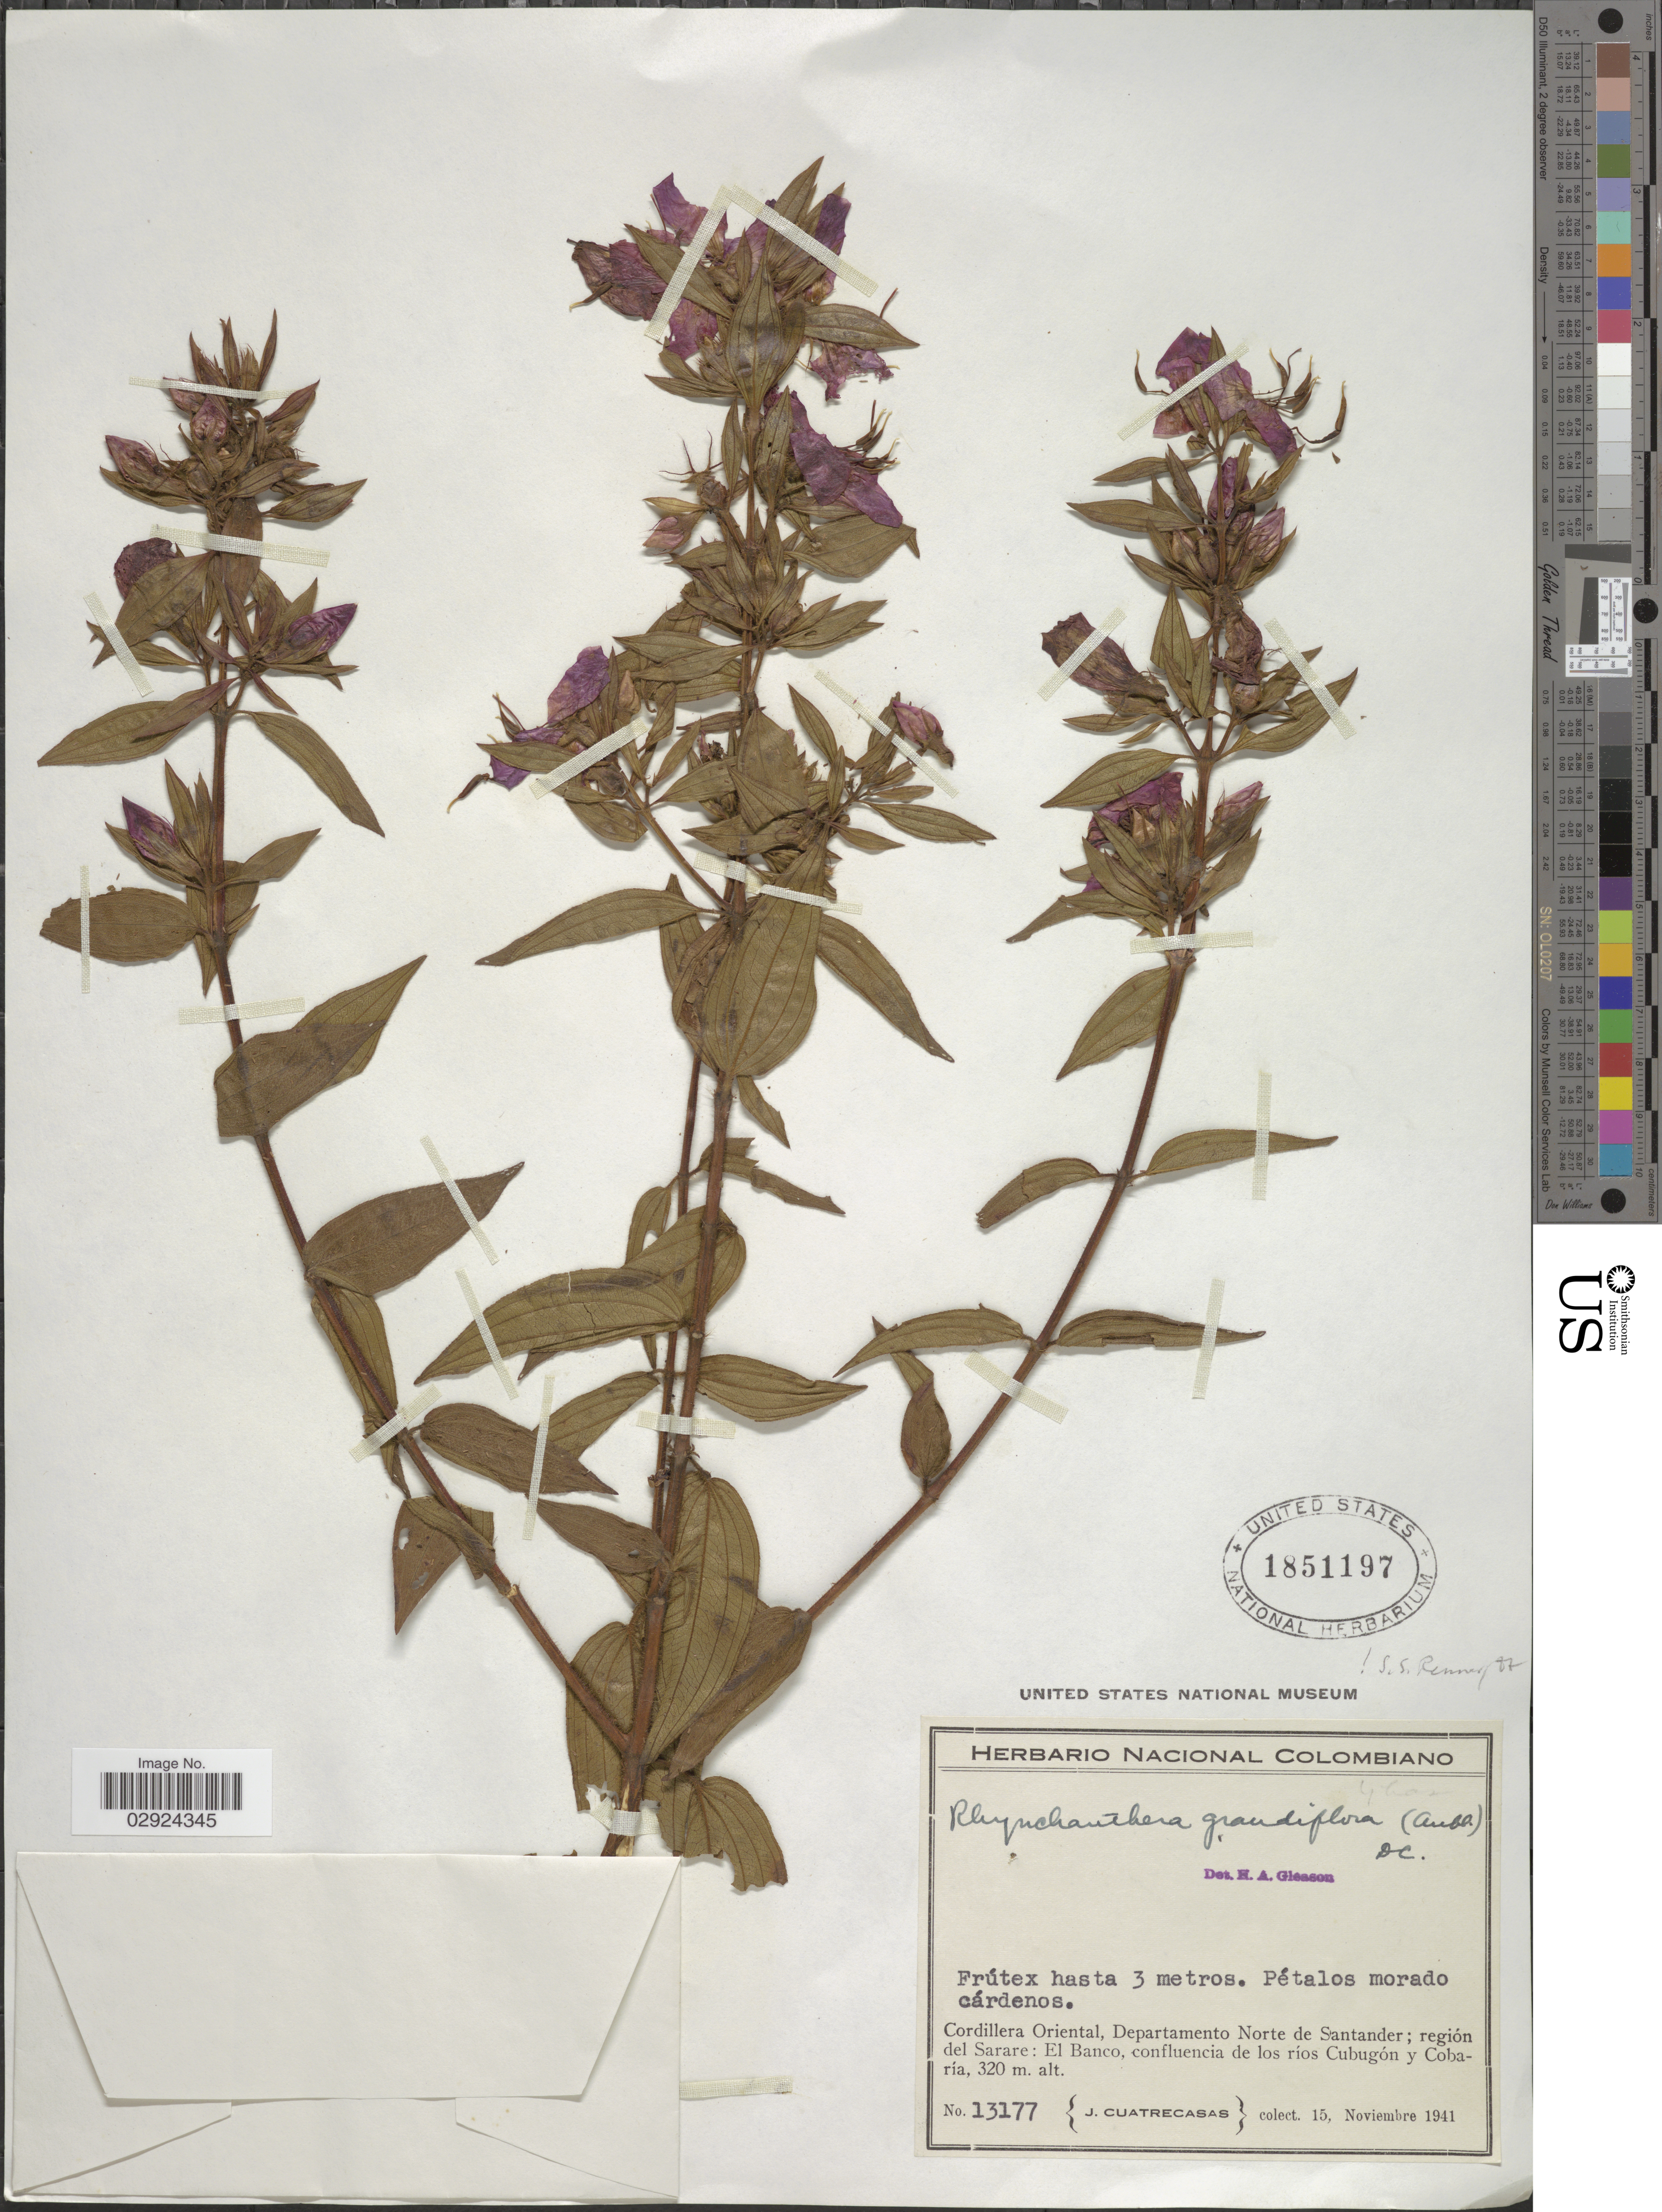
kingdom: Plantae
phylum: Tracheophyta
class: Magnoliopsida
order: Myrtales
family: Melastomataceae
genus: Rhynchanthera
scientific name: Rhynchanthera grandiflora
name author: (Aubl.) DC.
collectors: J. Cuatrecasas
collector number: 13177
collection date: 1941-11-15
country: Colombia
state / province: Norte de Santander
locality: Cordillera Oriental, Departamento Norte de Santander; región del Sarare: El Banco, confluencia de los ríos Cubugón y Cobaría.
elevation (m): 320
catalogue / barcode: US 1851197